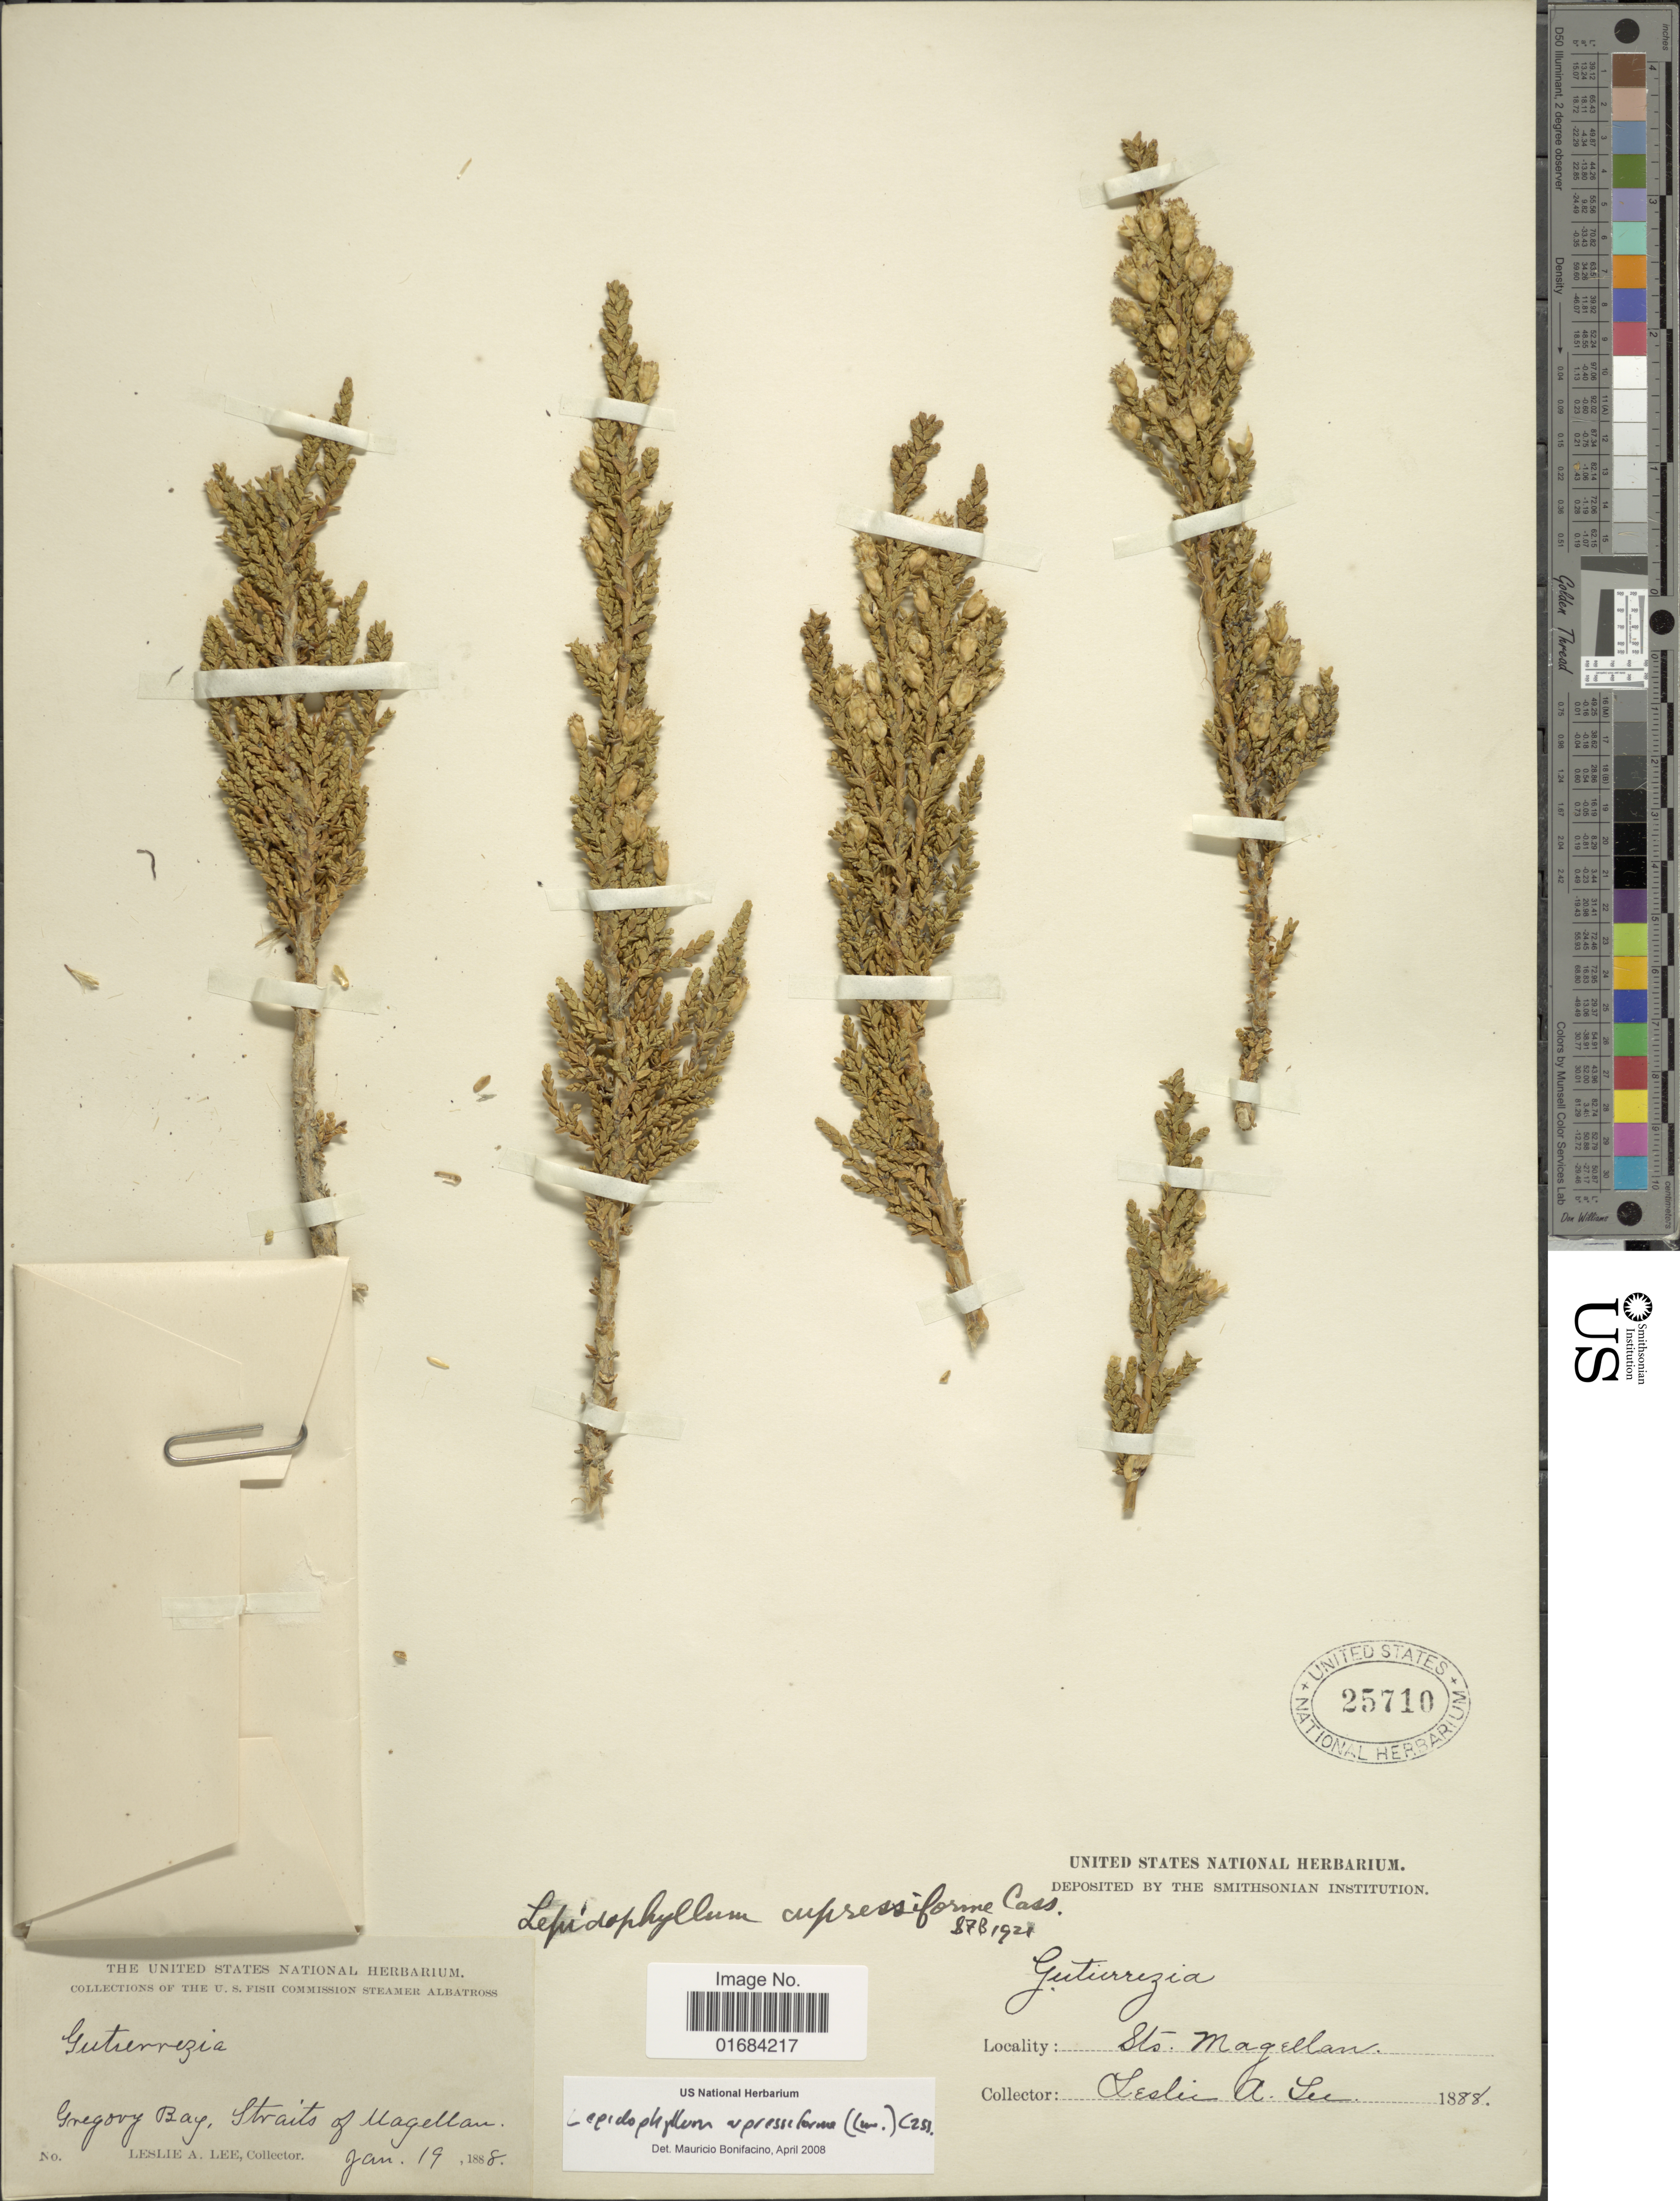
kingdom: Plantae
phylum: Tracheophyta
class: Magnoliopsida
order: Asterales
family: Asteraceae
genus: Lepidophyllum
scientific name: Lepidophyllum cupressiforme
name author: (Lam.) Cass.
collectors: L. Lee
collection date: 1888-01-19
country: Chile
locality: Gregory Bay, Straits of Magellan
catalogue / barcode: US 25710